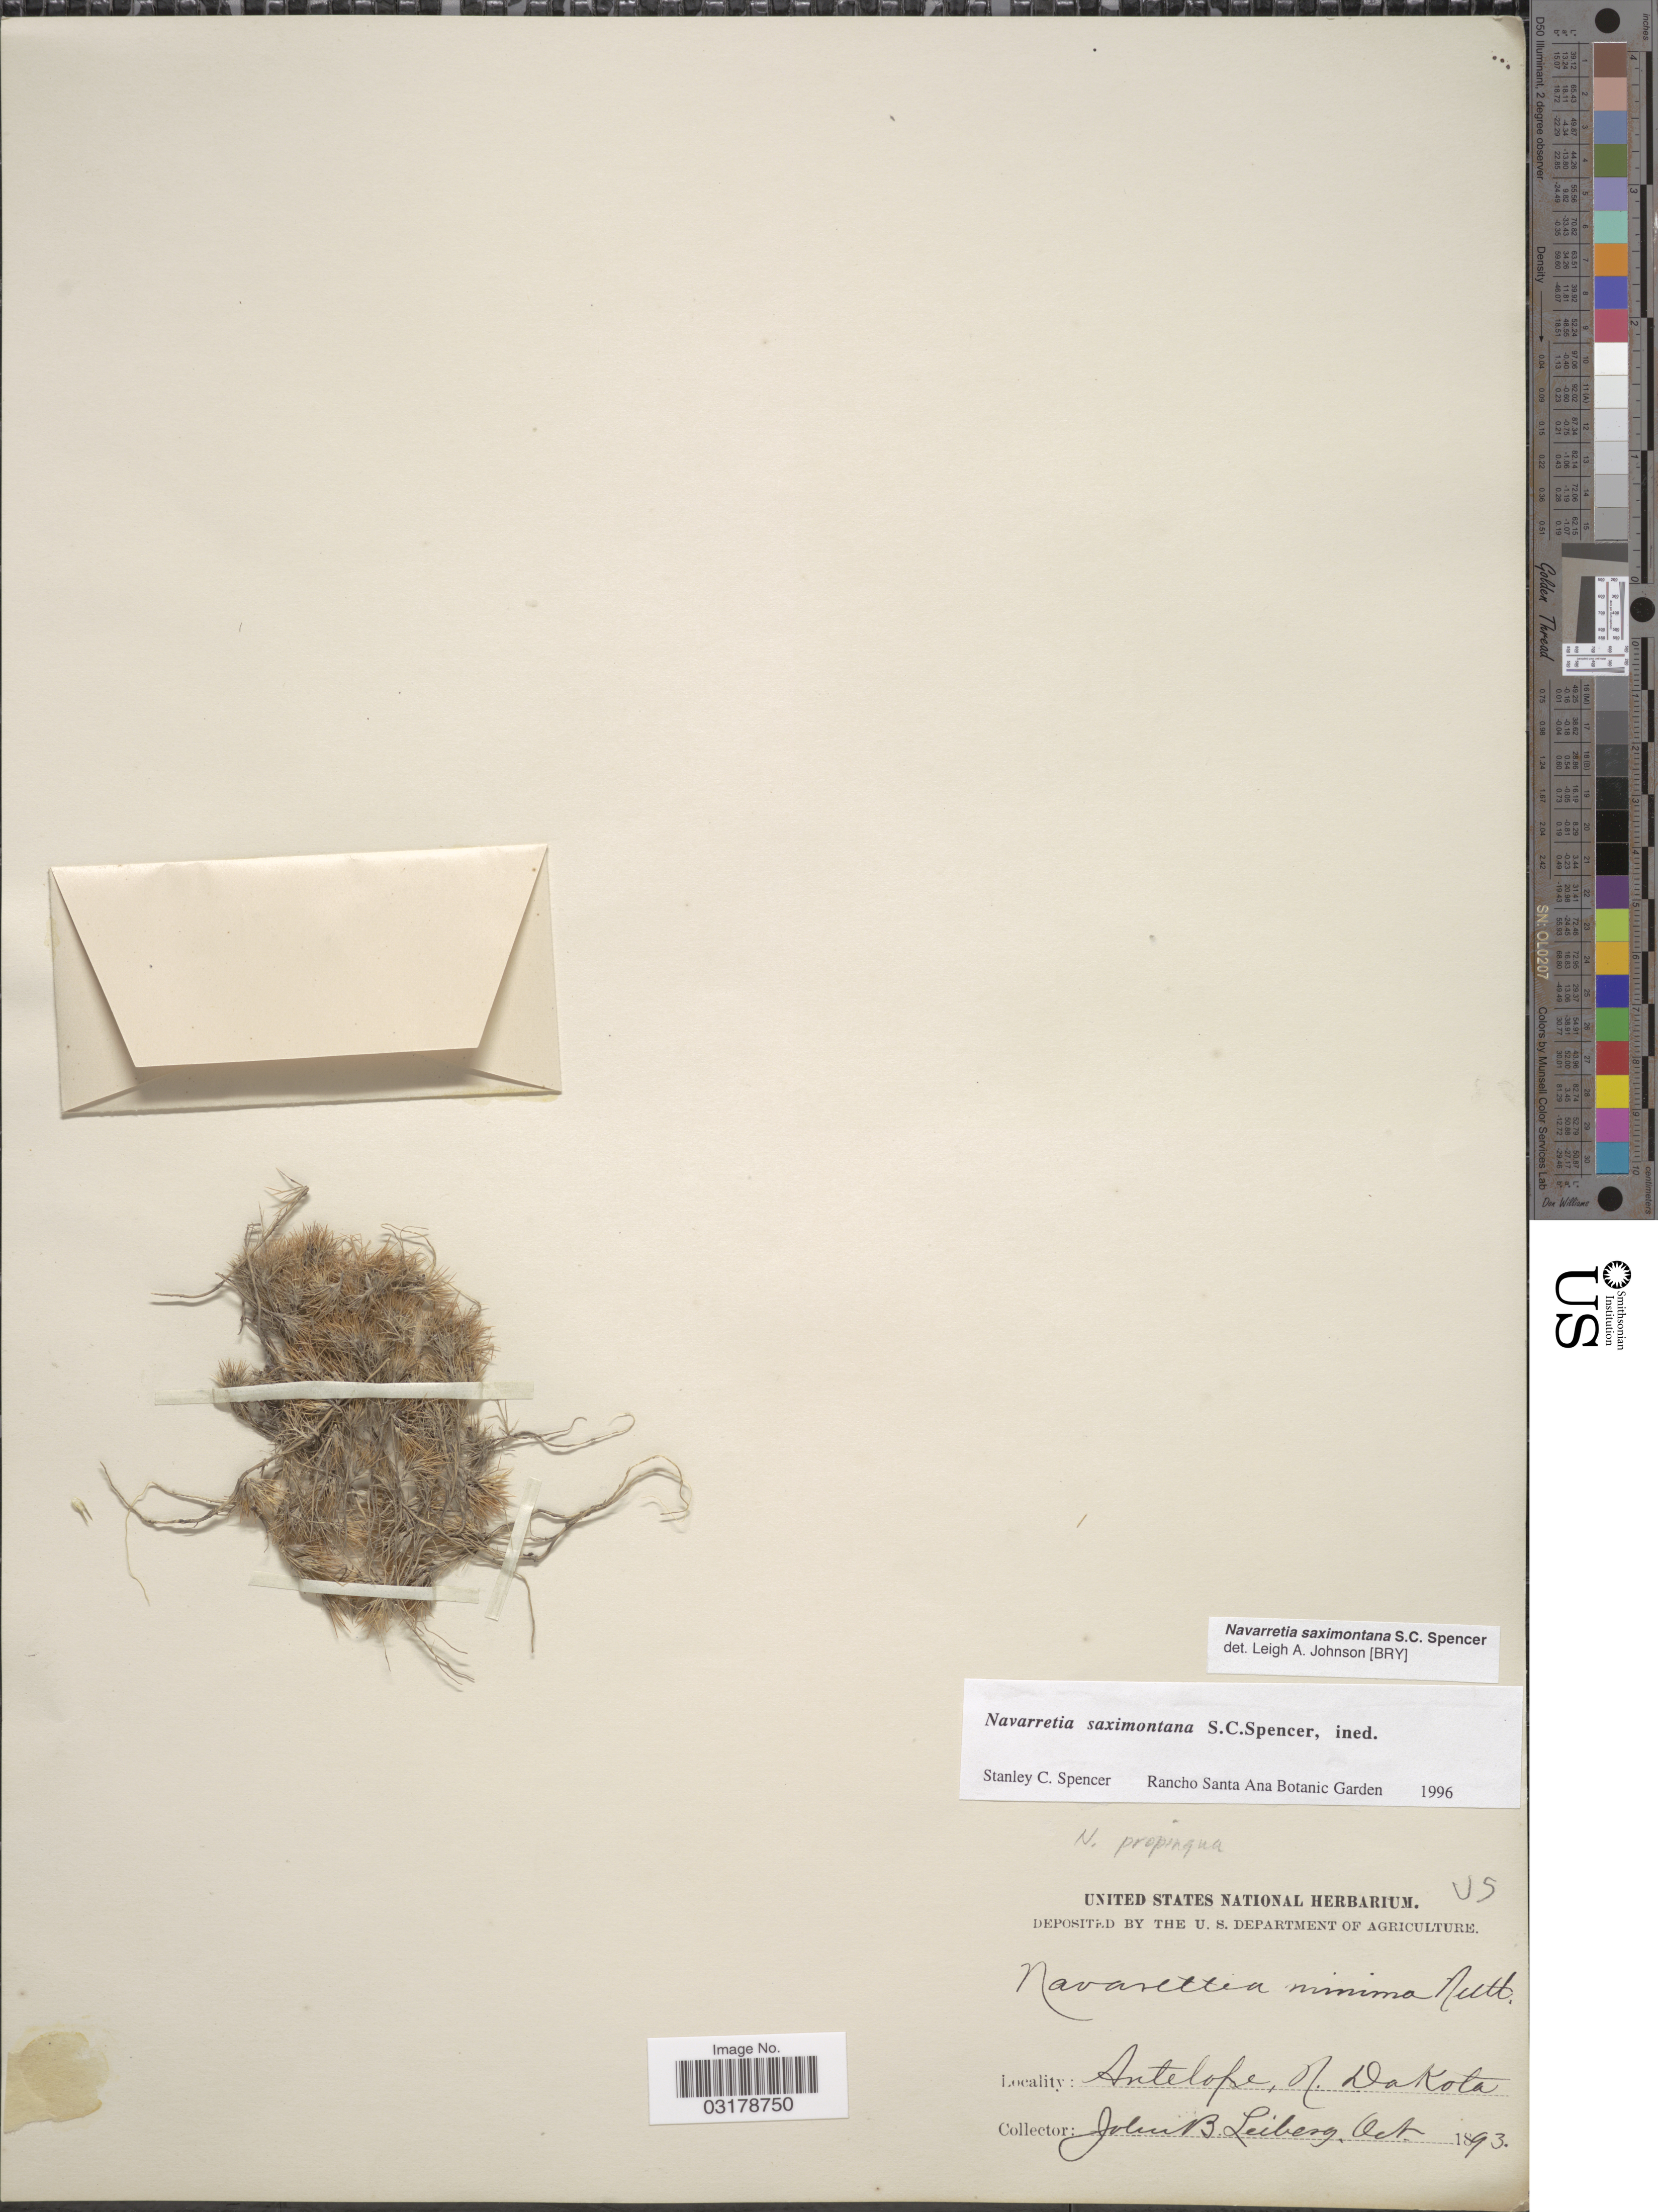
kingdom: Plantae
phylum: Tracheophyta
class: Magnoliopsida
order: Ericales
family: Polemoniaceae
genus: Navarretia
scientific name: Navarretia saximontana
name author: S.C. Spencer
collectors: J. B. Leiberg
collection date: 1893-10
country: United States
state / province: North Dakota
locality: Antelope.